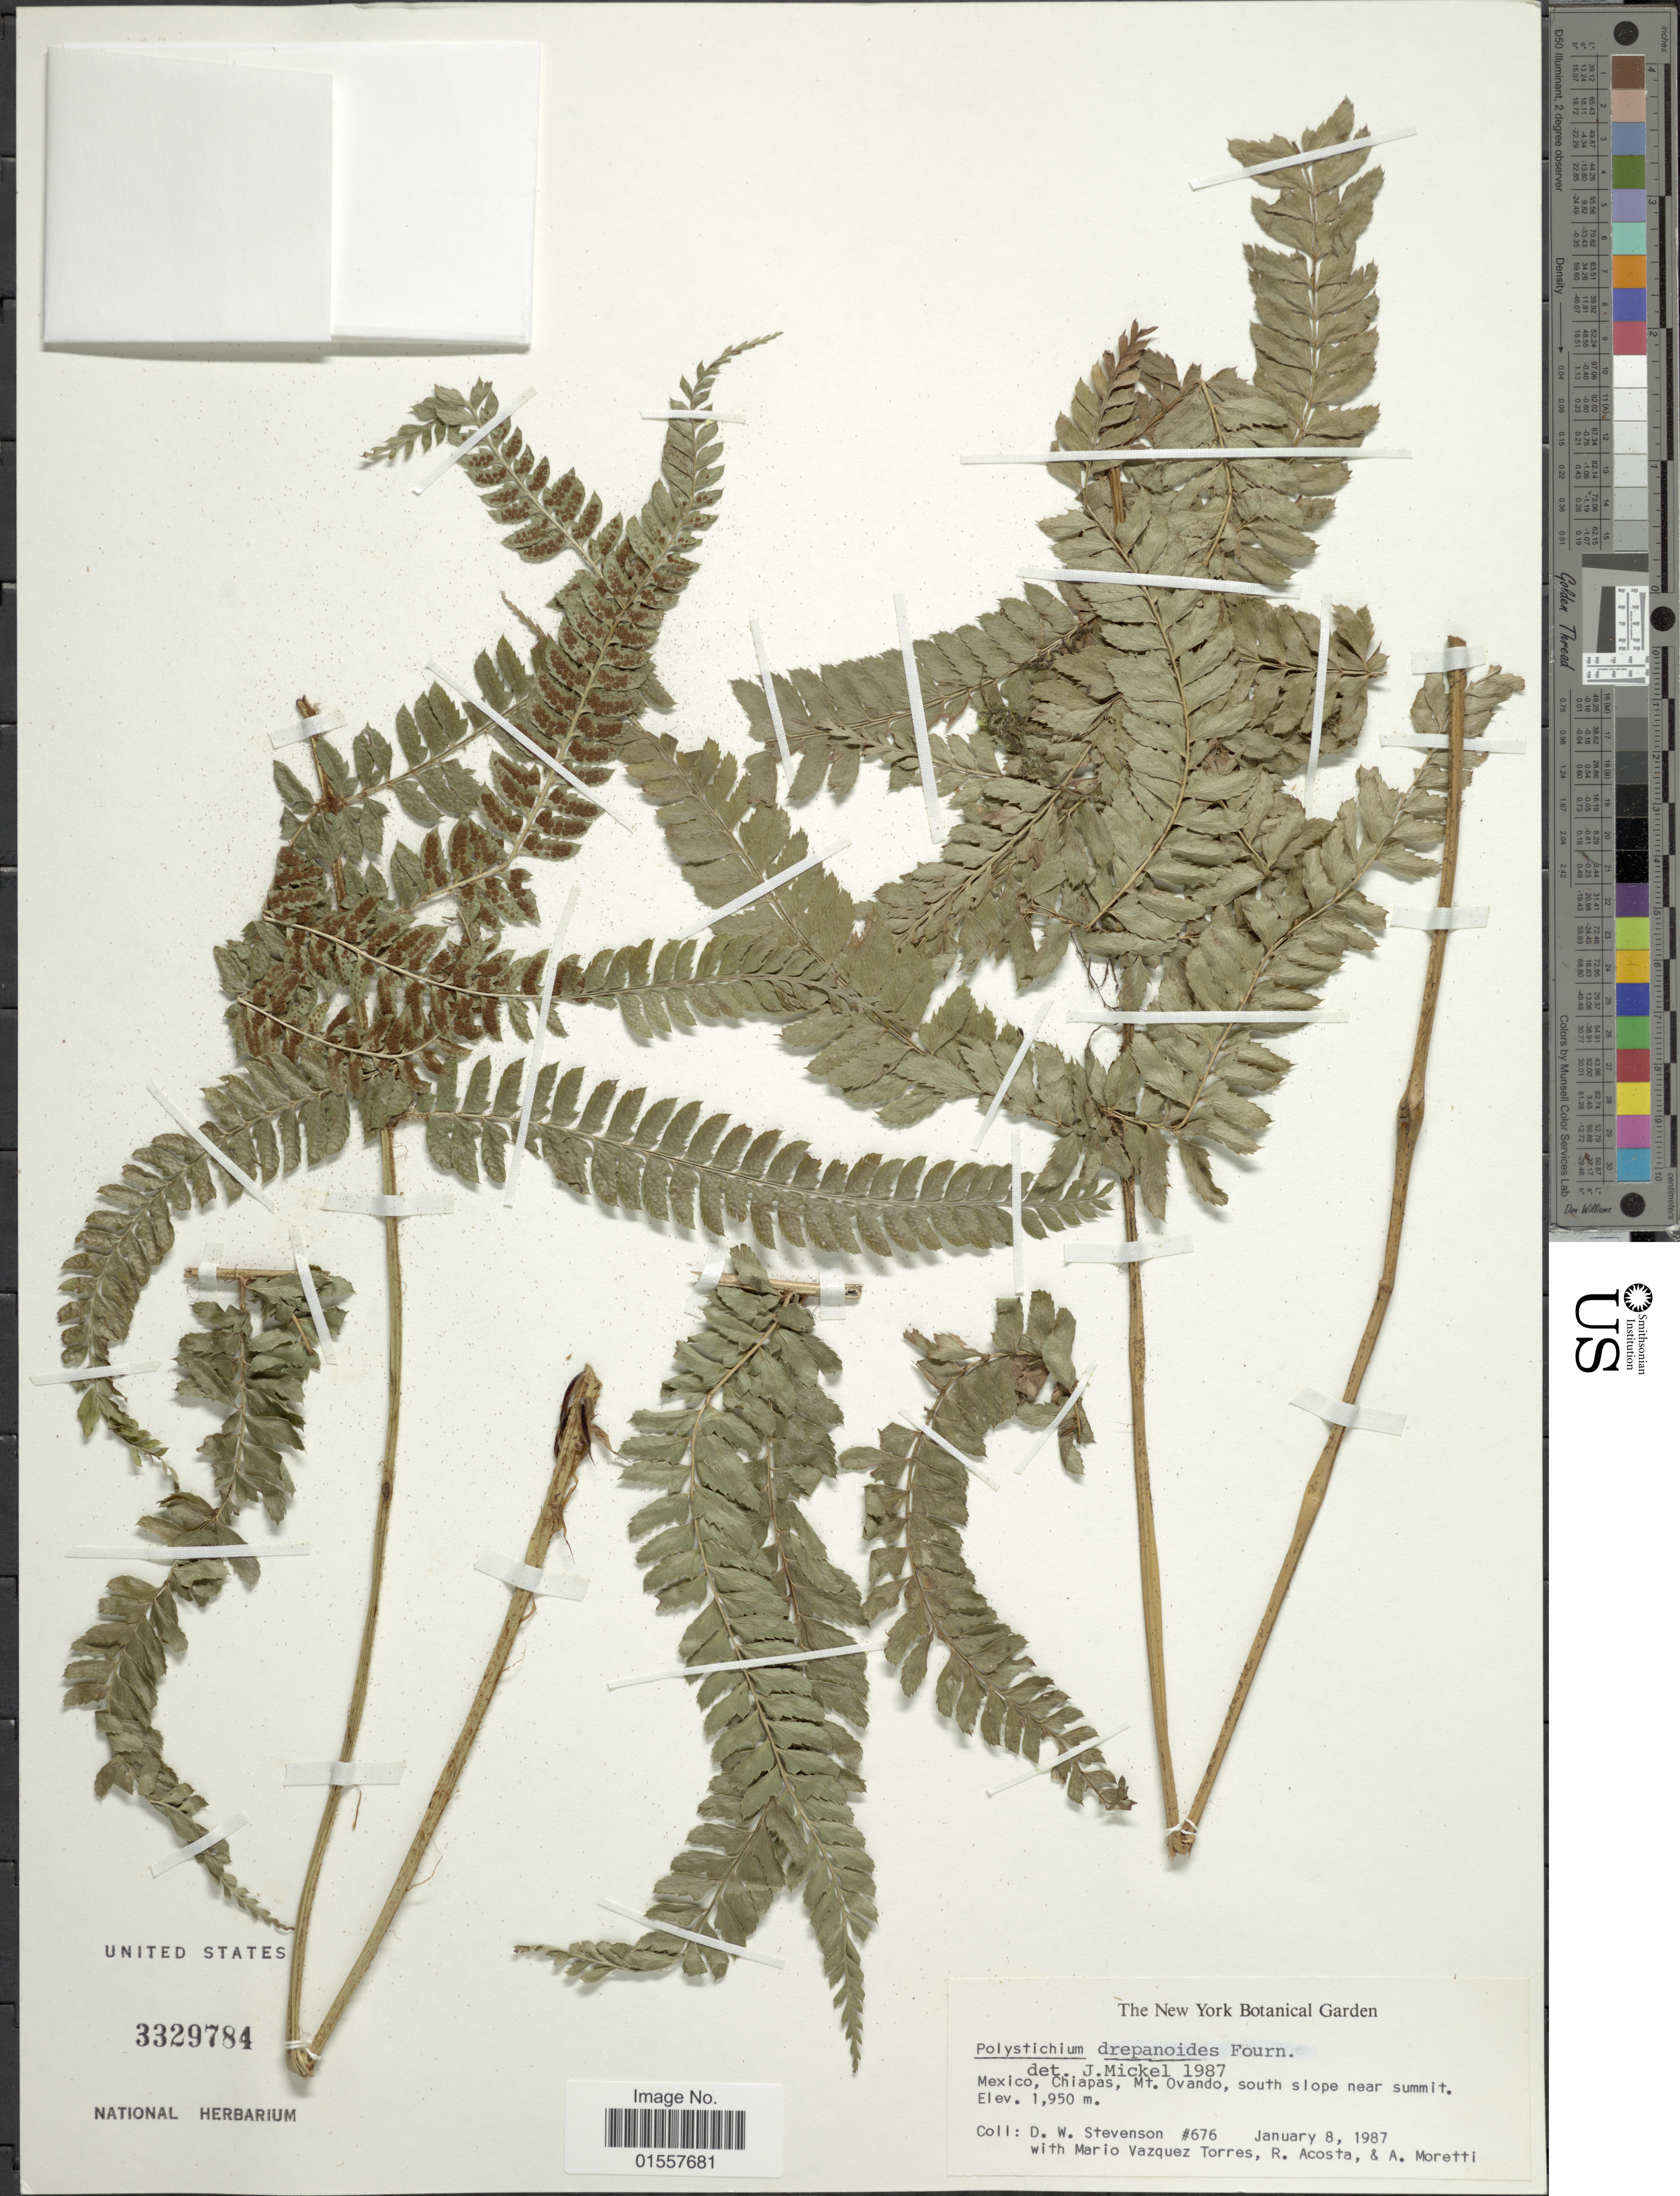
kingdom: Plantae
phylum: Tracheophyta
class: Polypodiopsida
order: Polypodiales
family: Dryopteridaceae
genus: Polystichum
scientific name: Polystichum hartwegii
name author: (Klotzsch) Hieron.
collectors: D. W. Stevenson, M. Vázquez Torres, R. Acosta & A. Moretti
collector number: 676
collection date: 1987-01-08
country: Mexico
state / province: Chiapas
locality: Mexico, Chiapas, Mt. Ovando,south slope near summit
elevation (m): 1950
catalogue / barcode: US 3329784